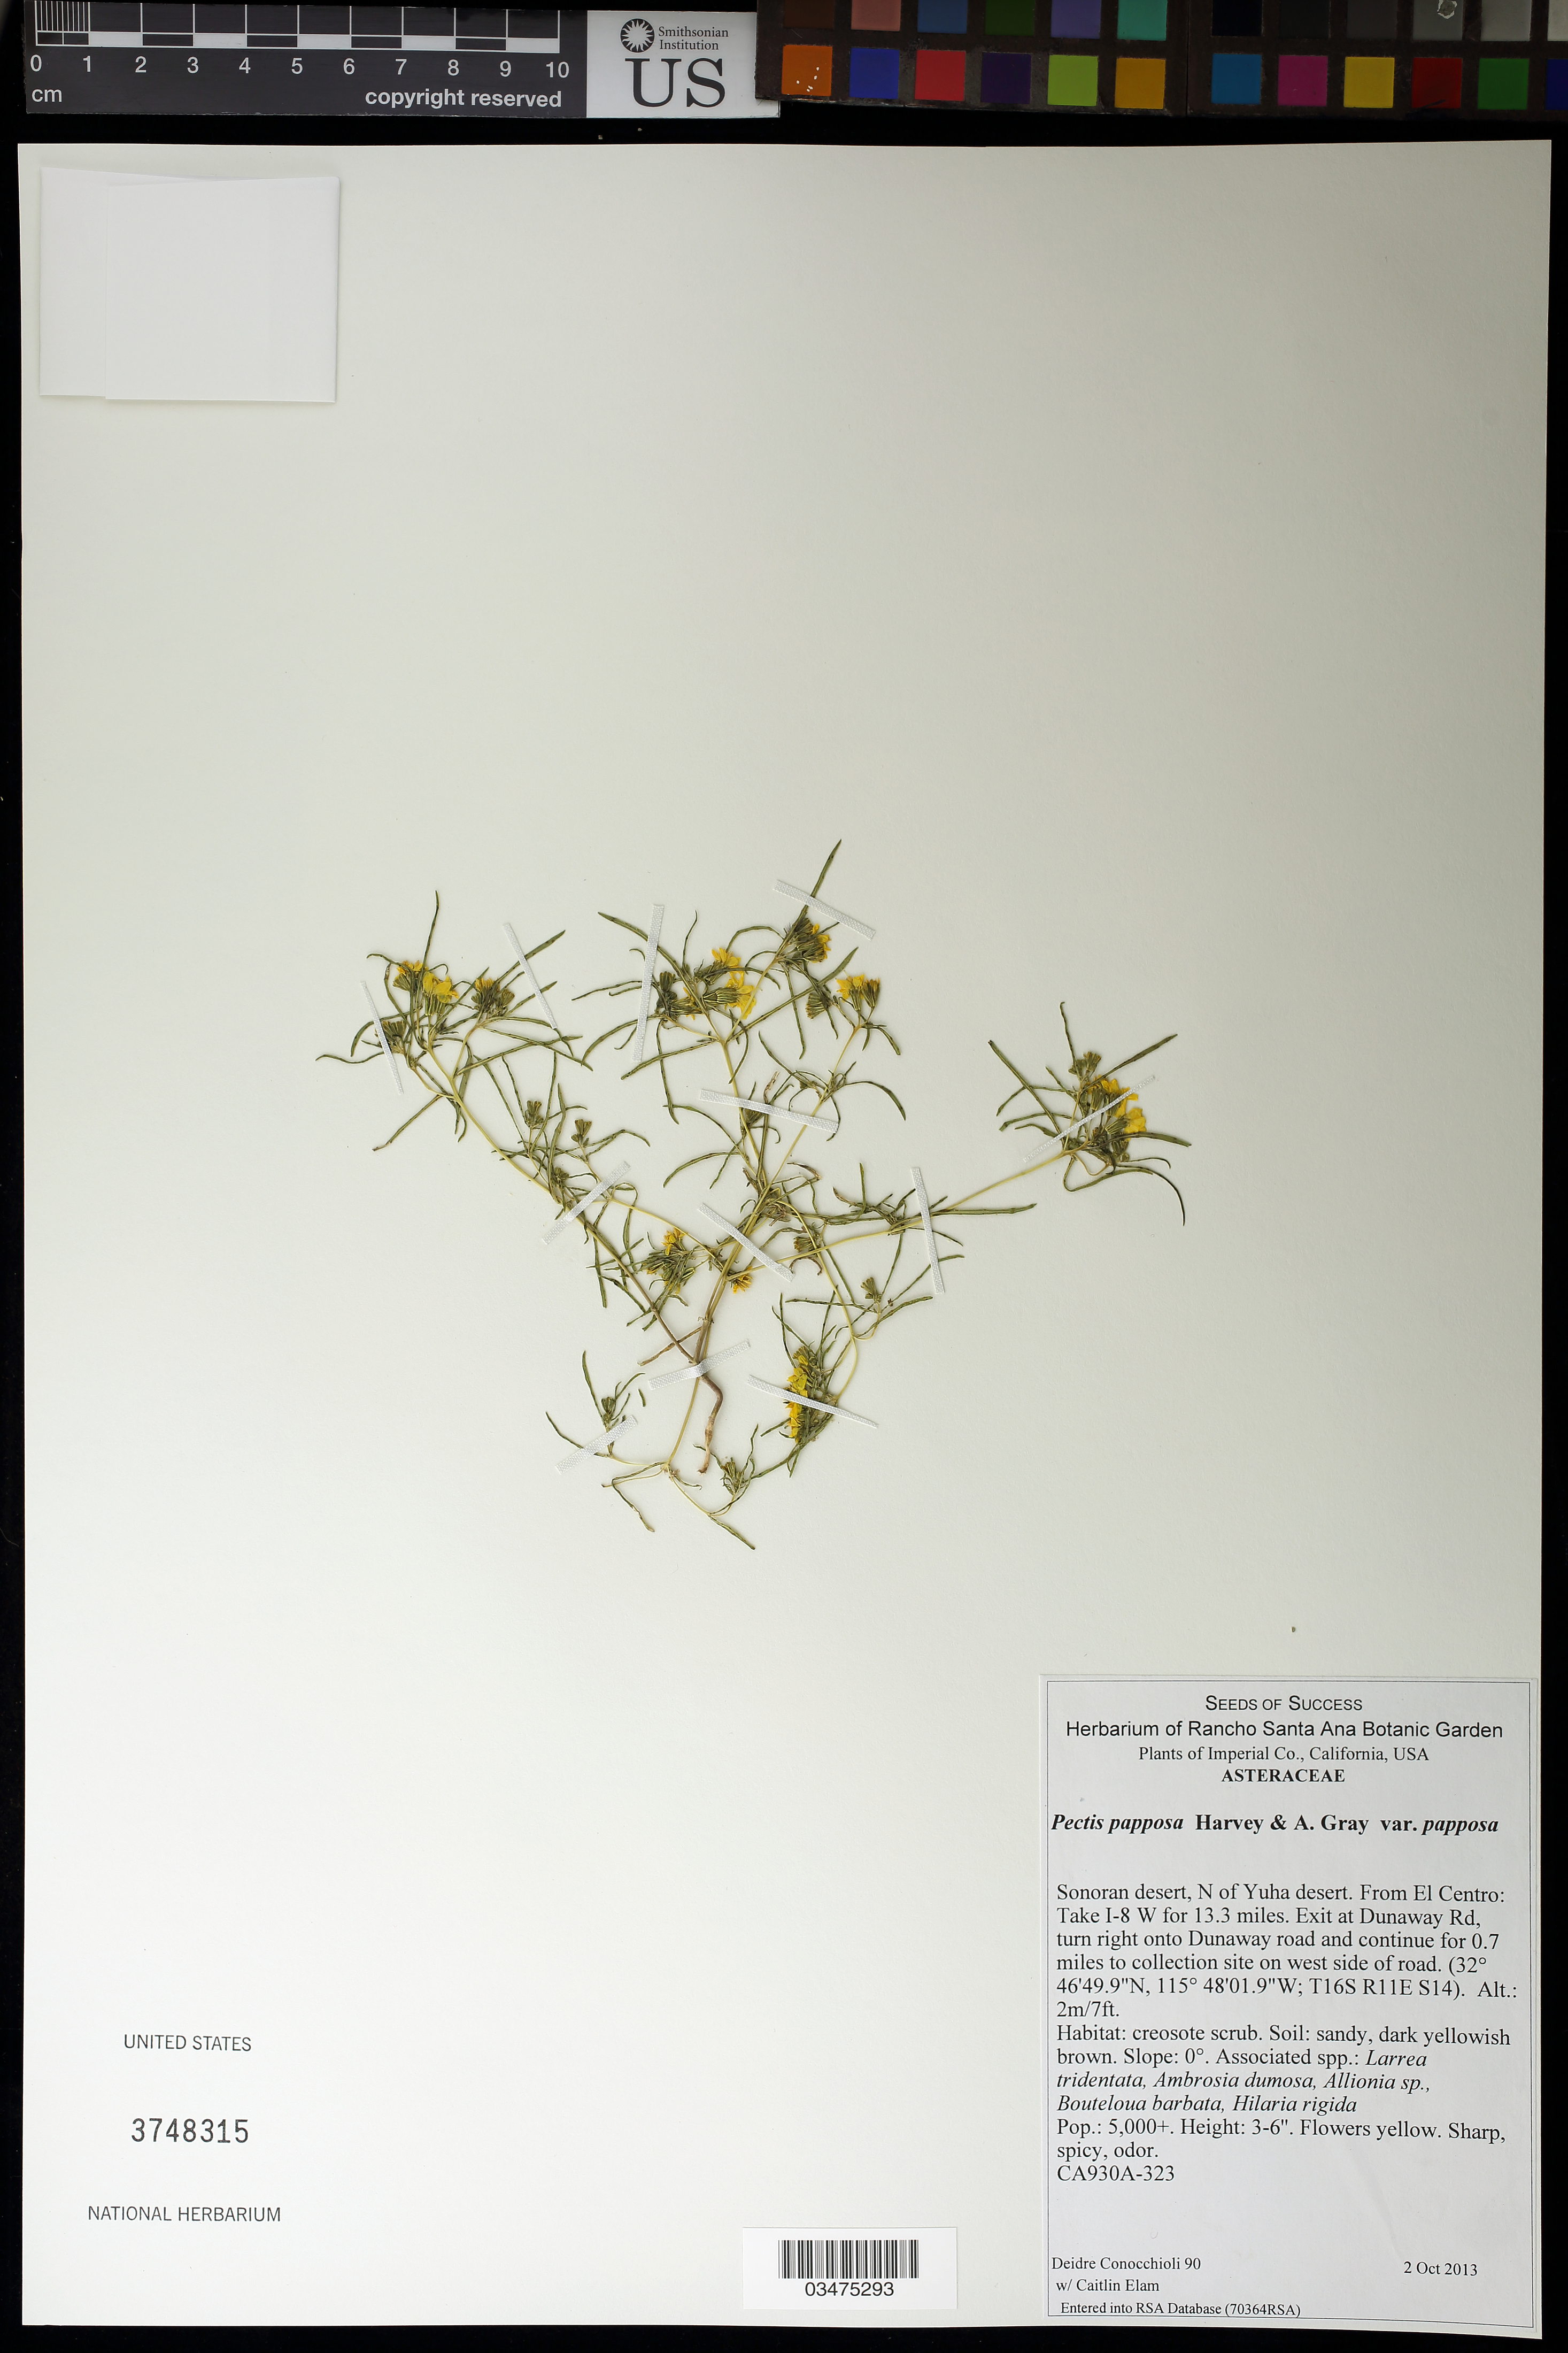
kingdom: Plantae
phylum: Tracheophyta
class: Magnoliopsida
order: Asterales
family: Asteraceae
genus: Pectis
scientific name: Pectis papposa var. papposa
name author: Harv. & A. Gray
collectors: D. Conocchioli & C. Elam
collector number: CA930A-323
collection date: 2013-10-02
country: United States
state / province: California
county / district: Imperial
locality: Sonoran Desert, N of Yuha desert.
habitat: Creosote scrub. Soil: sandy, dark yellowish brown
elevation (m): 2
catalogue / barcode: US 3748315